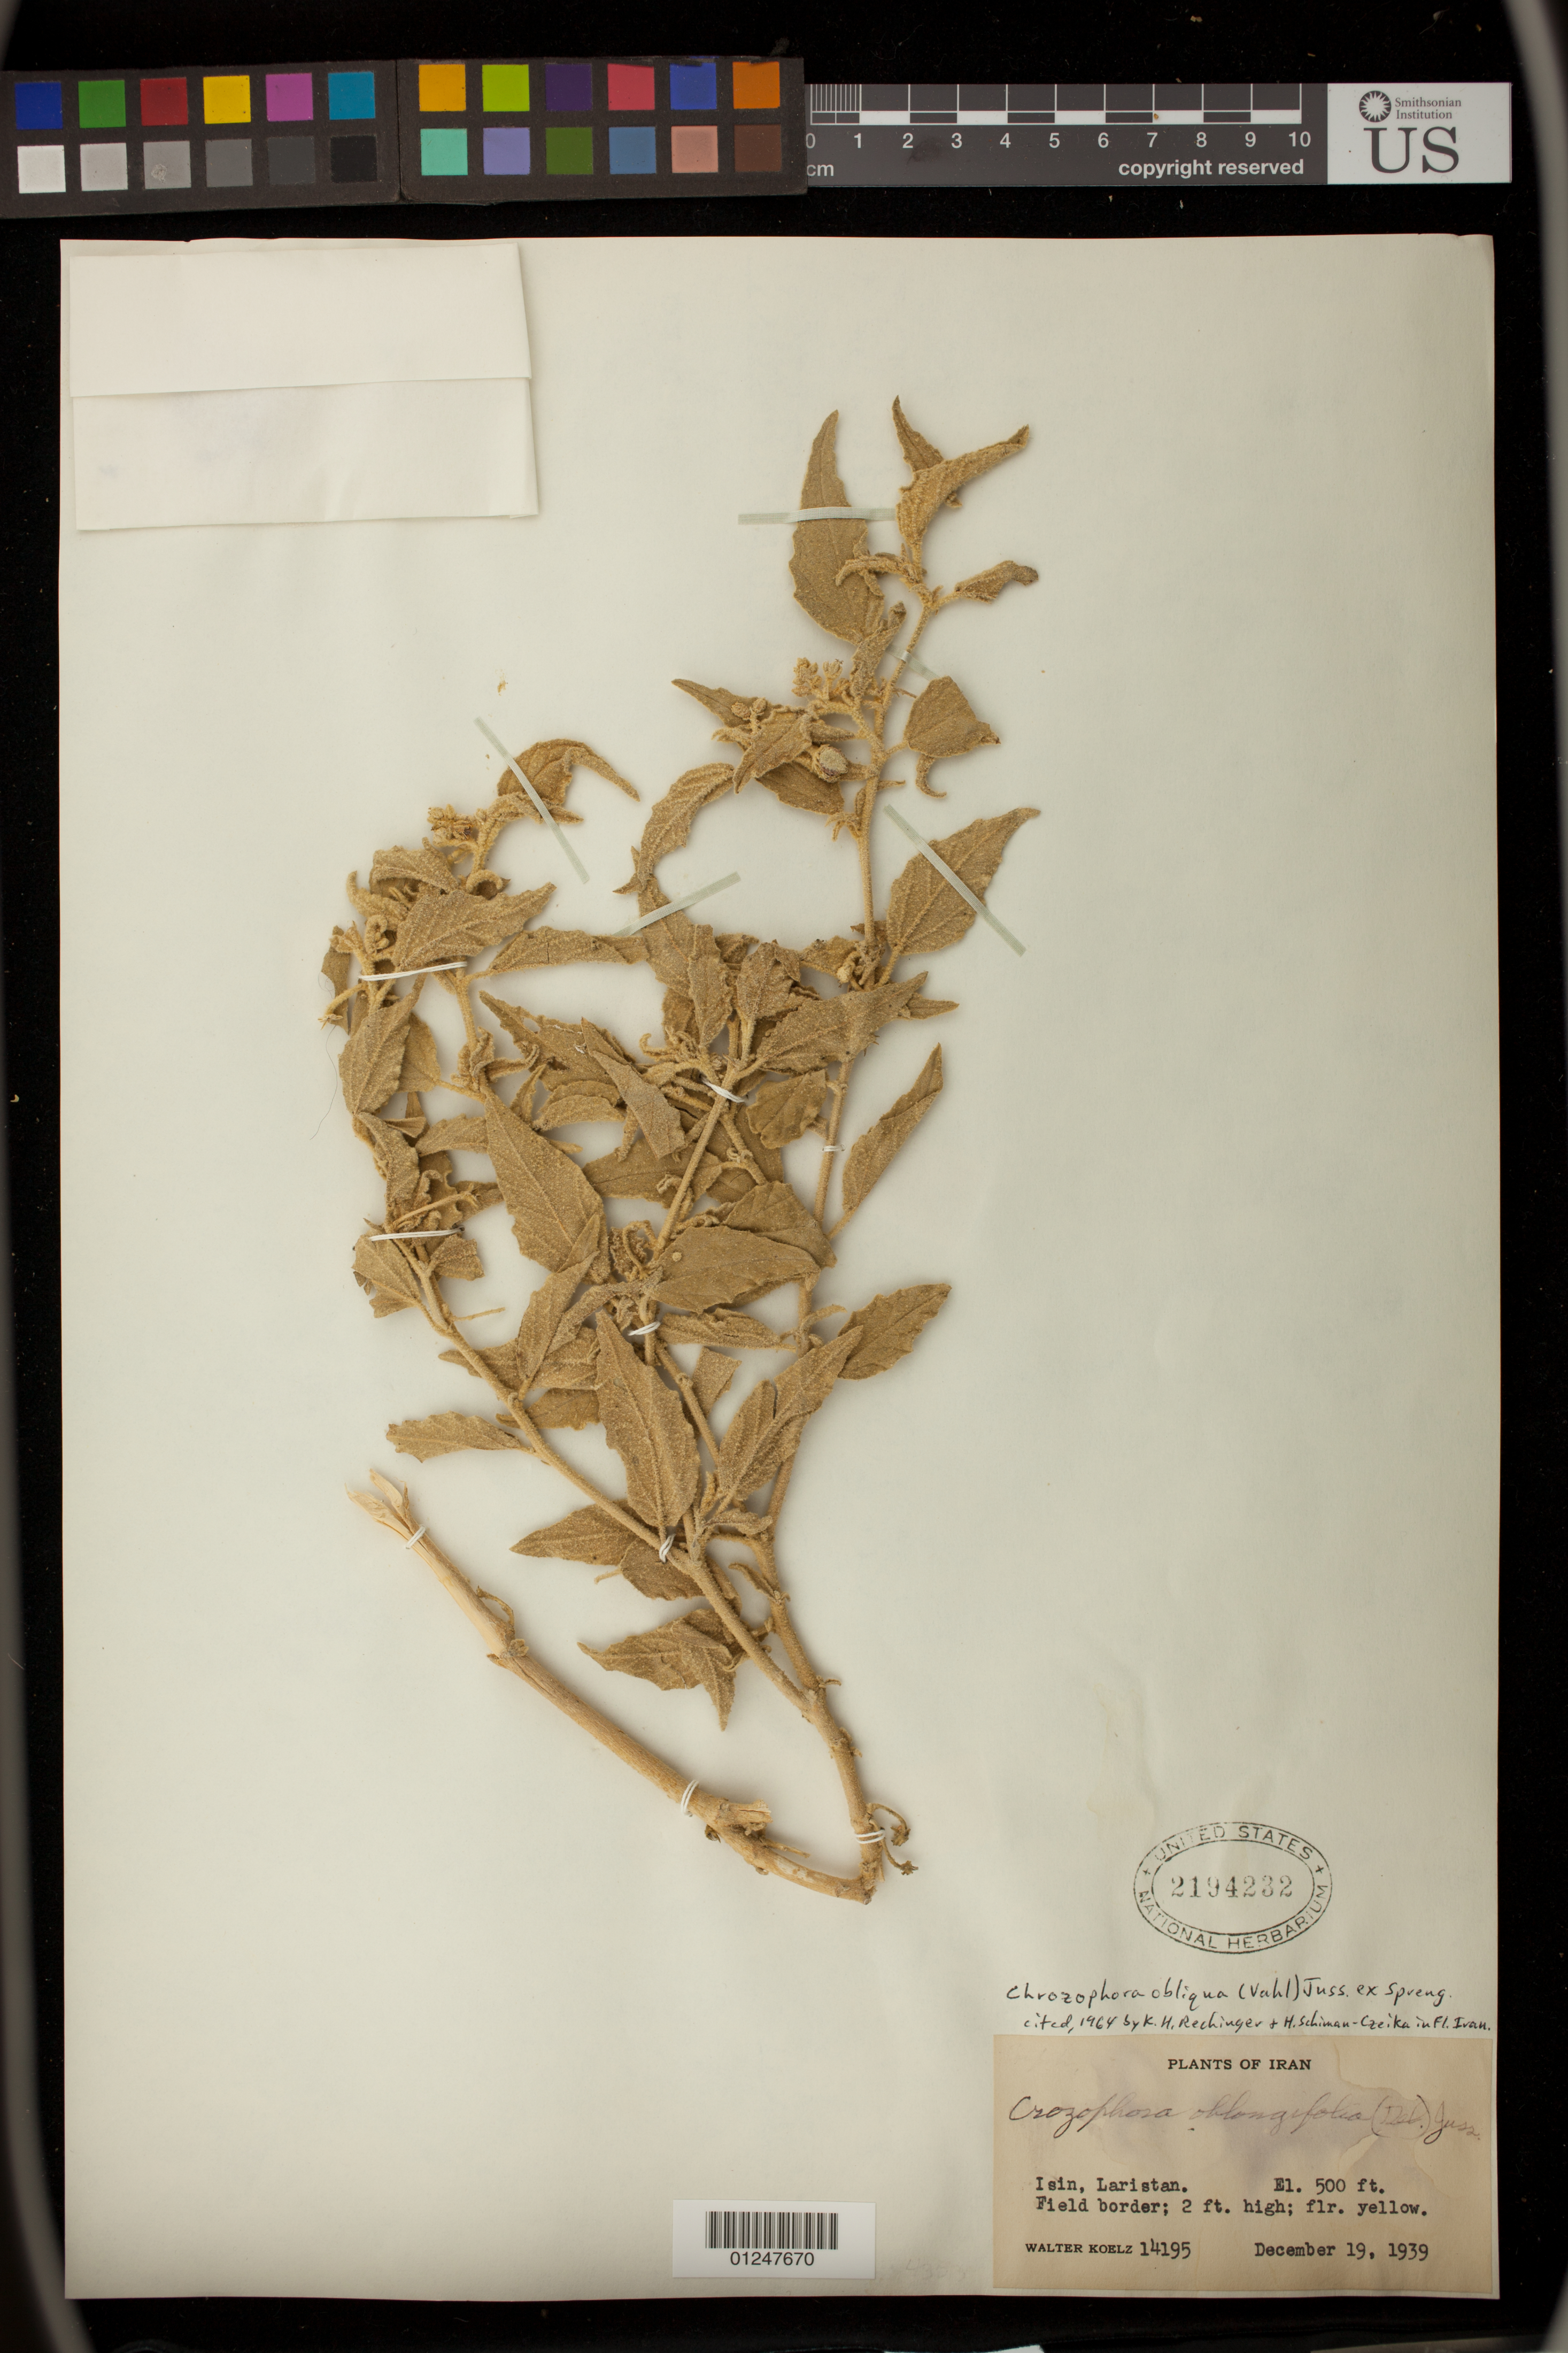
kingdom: Plantae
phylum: Tracheophyta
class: Magnoliopsida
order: Malpighiales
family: Euphorbiaceae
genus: Chrozophora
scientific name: Chrozophora obliqua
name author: Schweinf.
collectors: W. N. Koelz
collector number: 14195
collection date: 1939-12-19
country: Iran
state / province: Hormozgan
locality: Isin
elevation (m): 152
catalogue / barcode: US 2194232